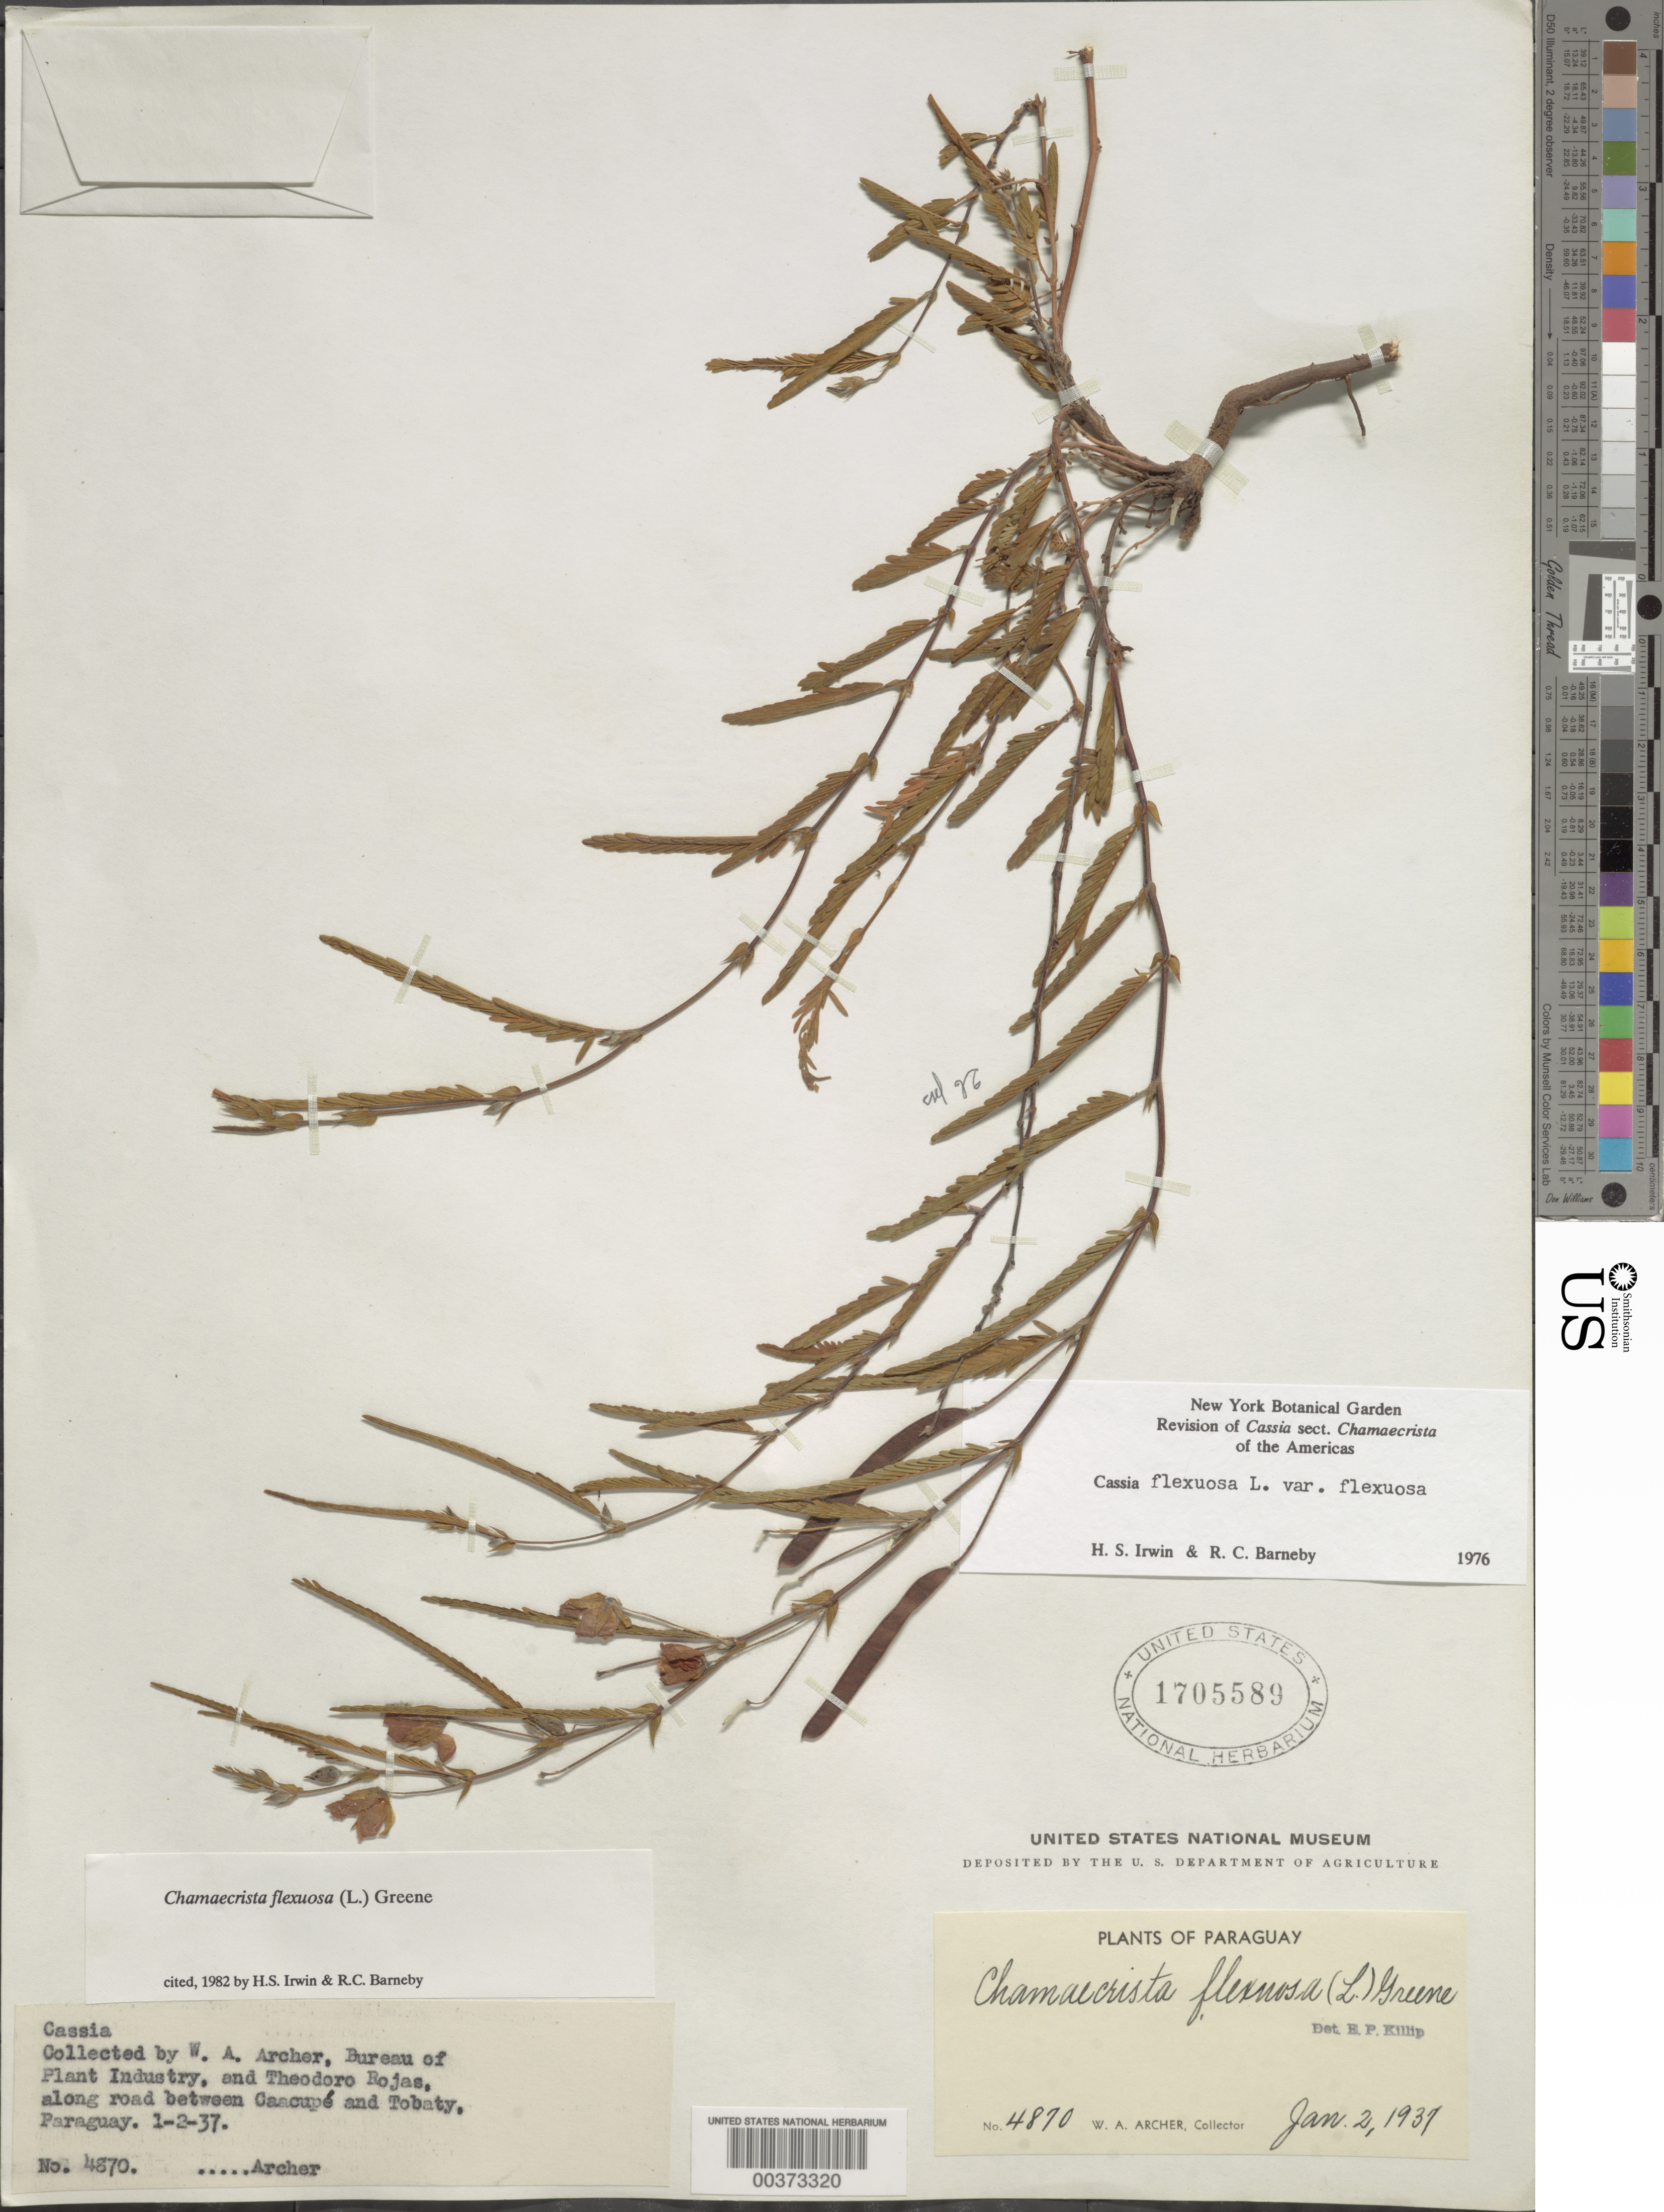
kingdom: Plantae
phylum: Tracheophyta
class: Magnoliopsida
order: Fabales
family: Fabaceae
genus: Chamaecrista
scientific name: Chamaecrista flexuosa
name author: (L.) Greene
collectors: W. A. Archer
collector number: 4870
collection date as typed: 01 Feb 1937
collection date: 1937-02-01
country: Paraguay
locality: Along road between caacupe and tobaty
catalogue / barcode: US 1705589